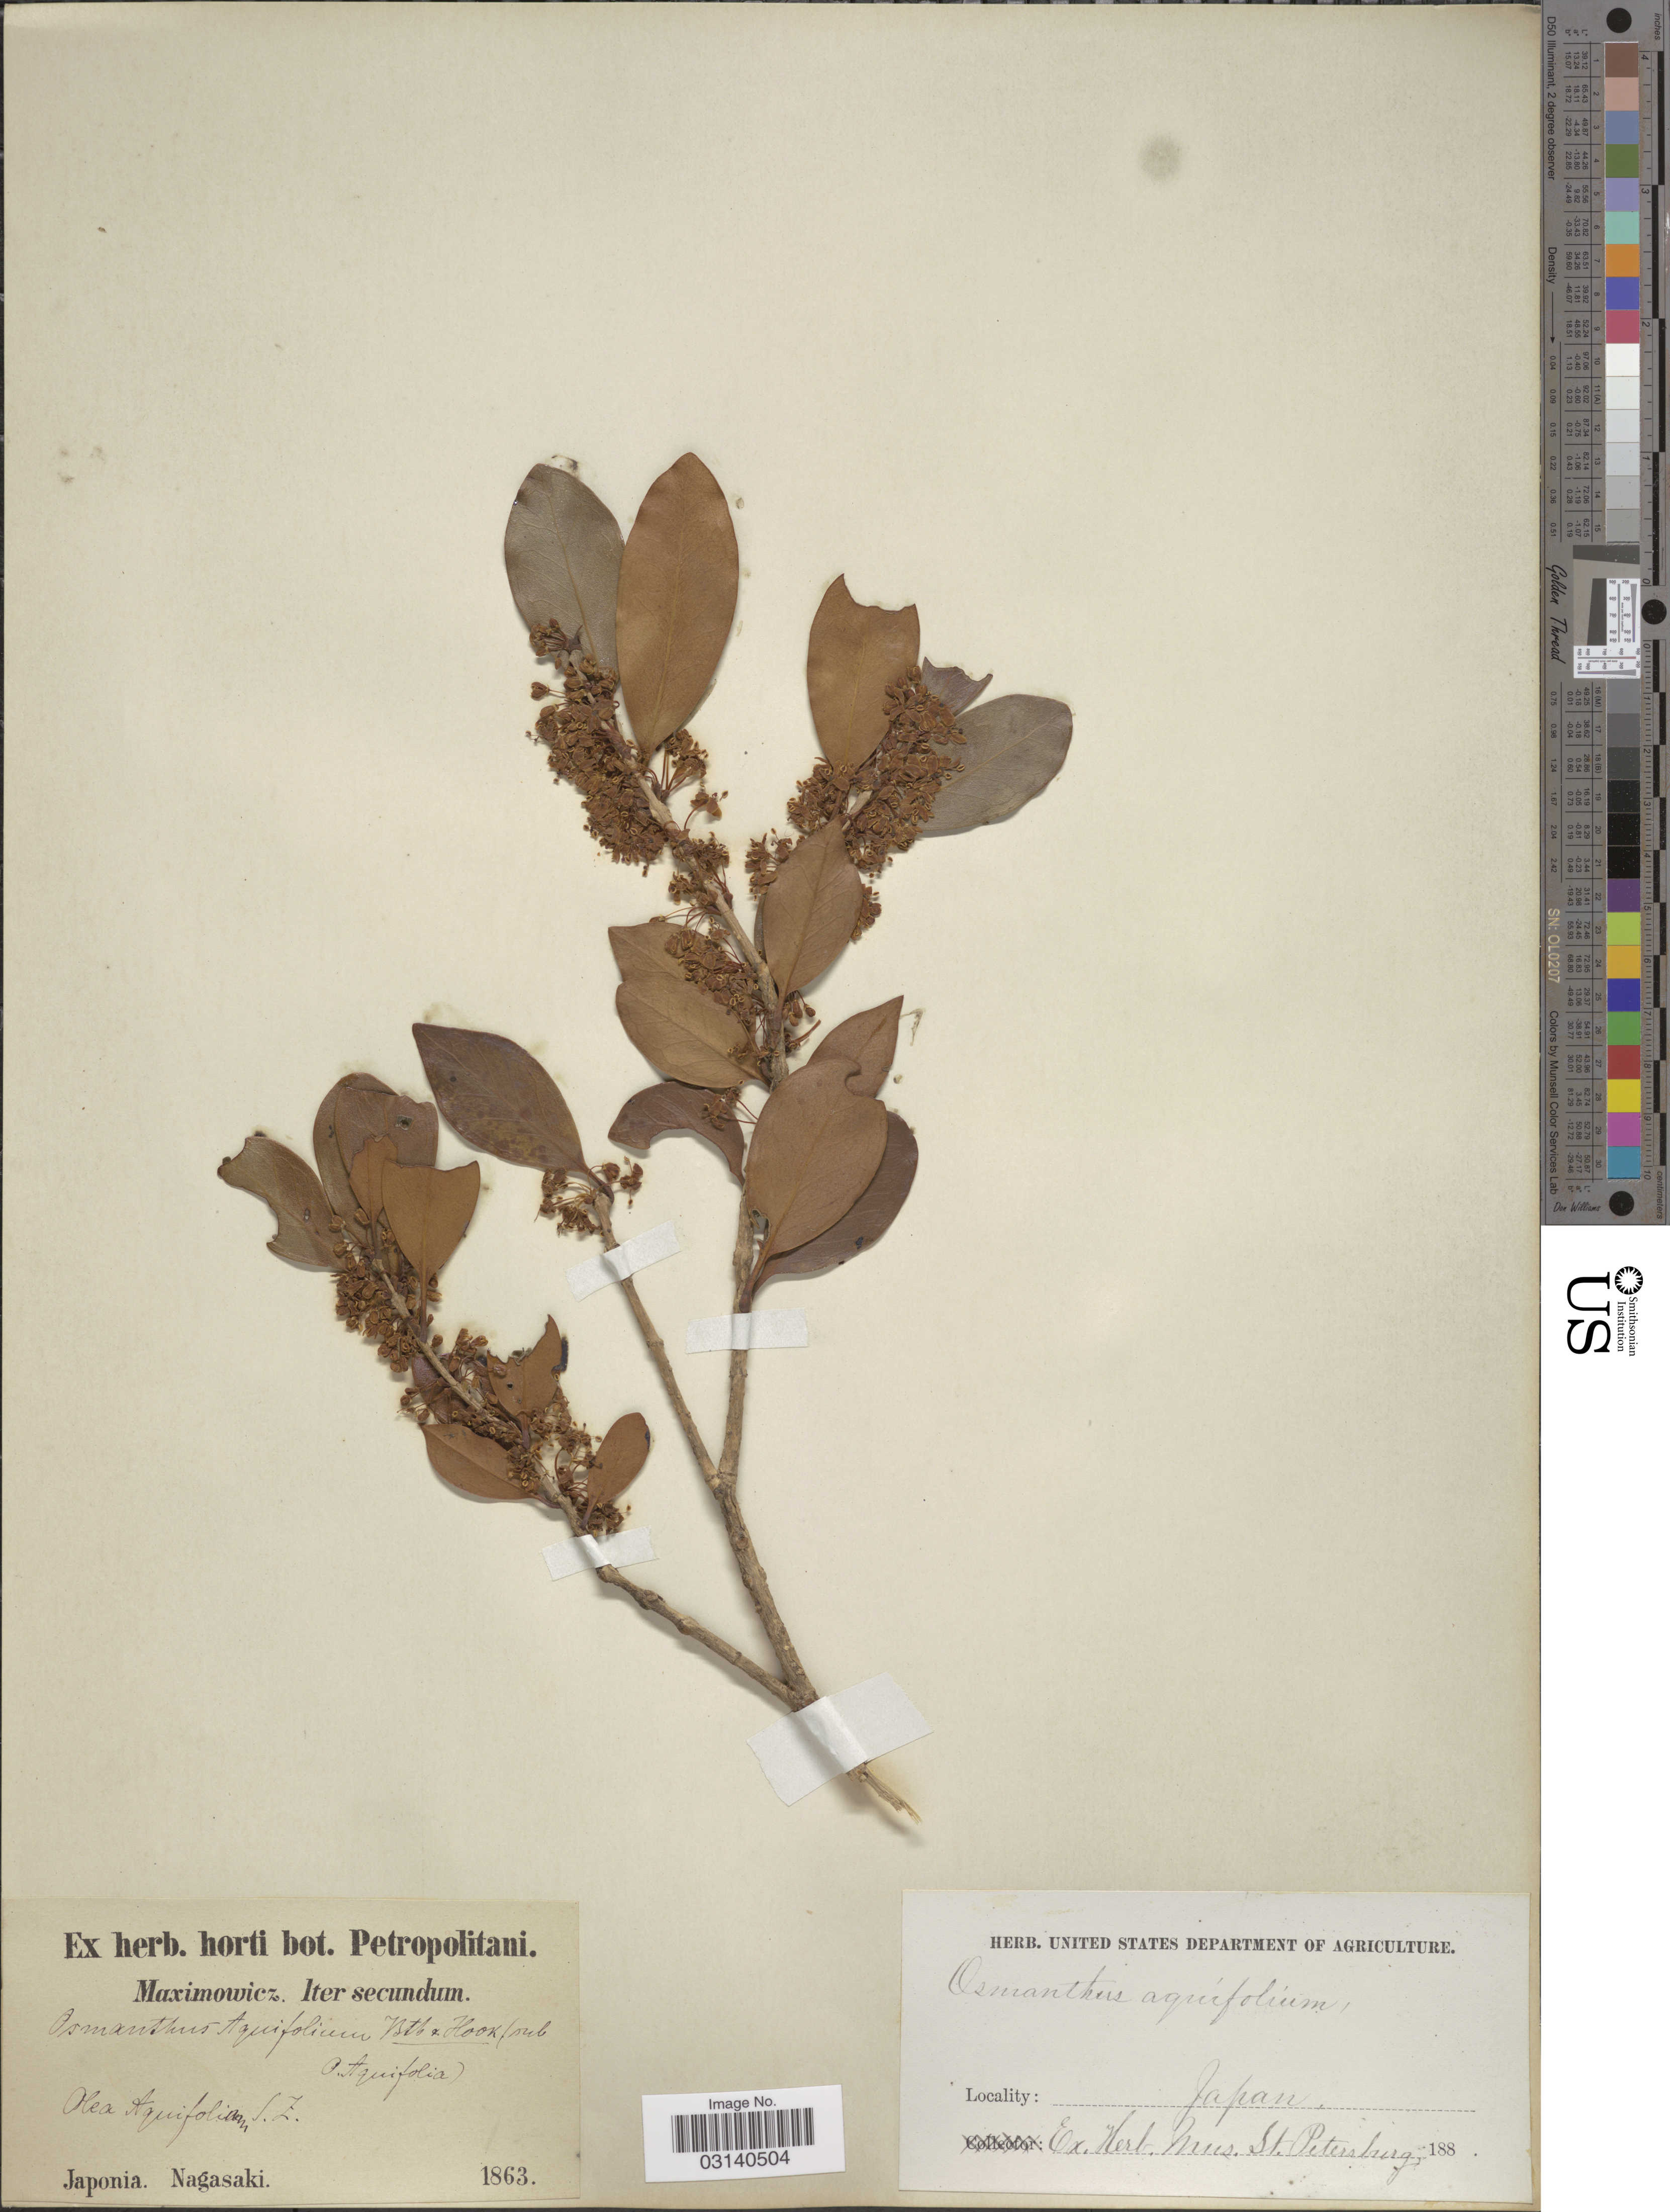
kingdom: Plantae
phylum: Tracheophyta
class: Magnoliopsida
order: Lamiales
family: Oleaceae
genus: Osmanthus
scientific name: Osmanthus aquifolium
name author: (Siebold & Zucc.) J. Dix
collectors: -. Maximowicz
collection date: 1863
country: Japan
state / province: Nagasaki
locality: Japonia, Nagasaki.